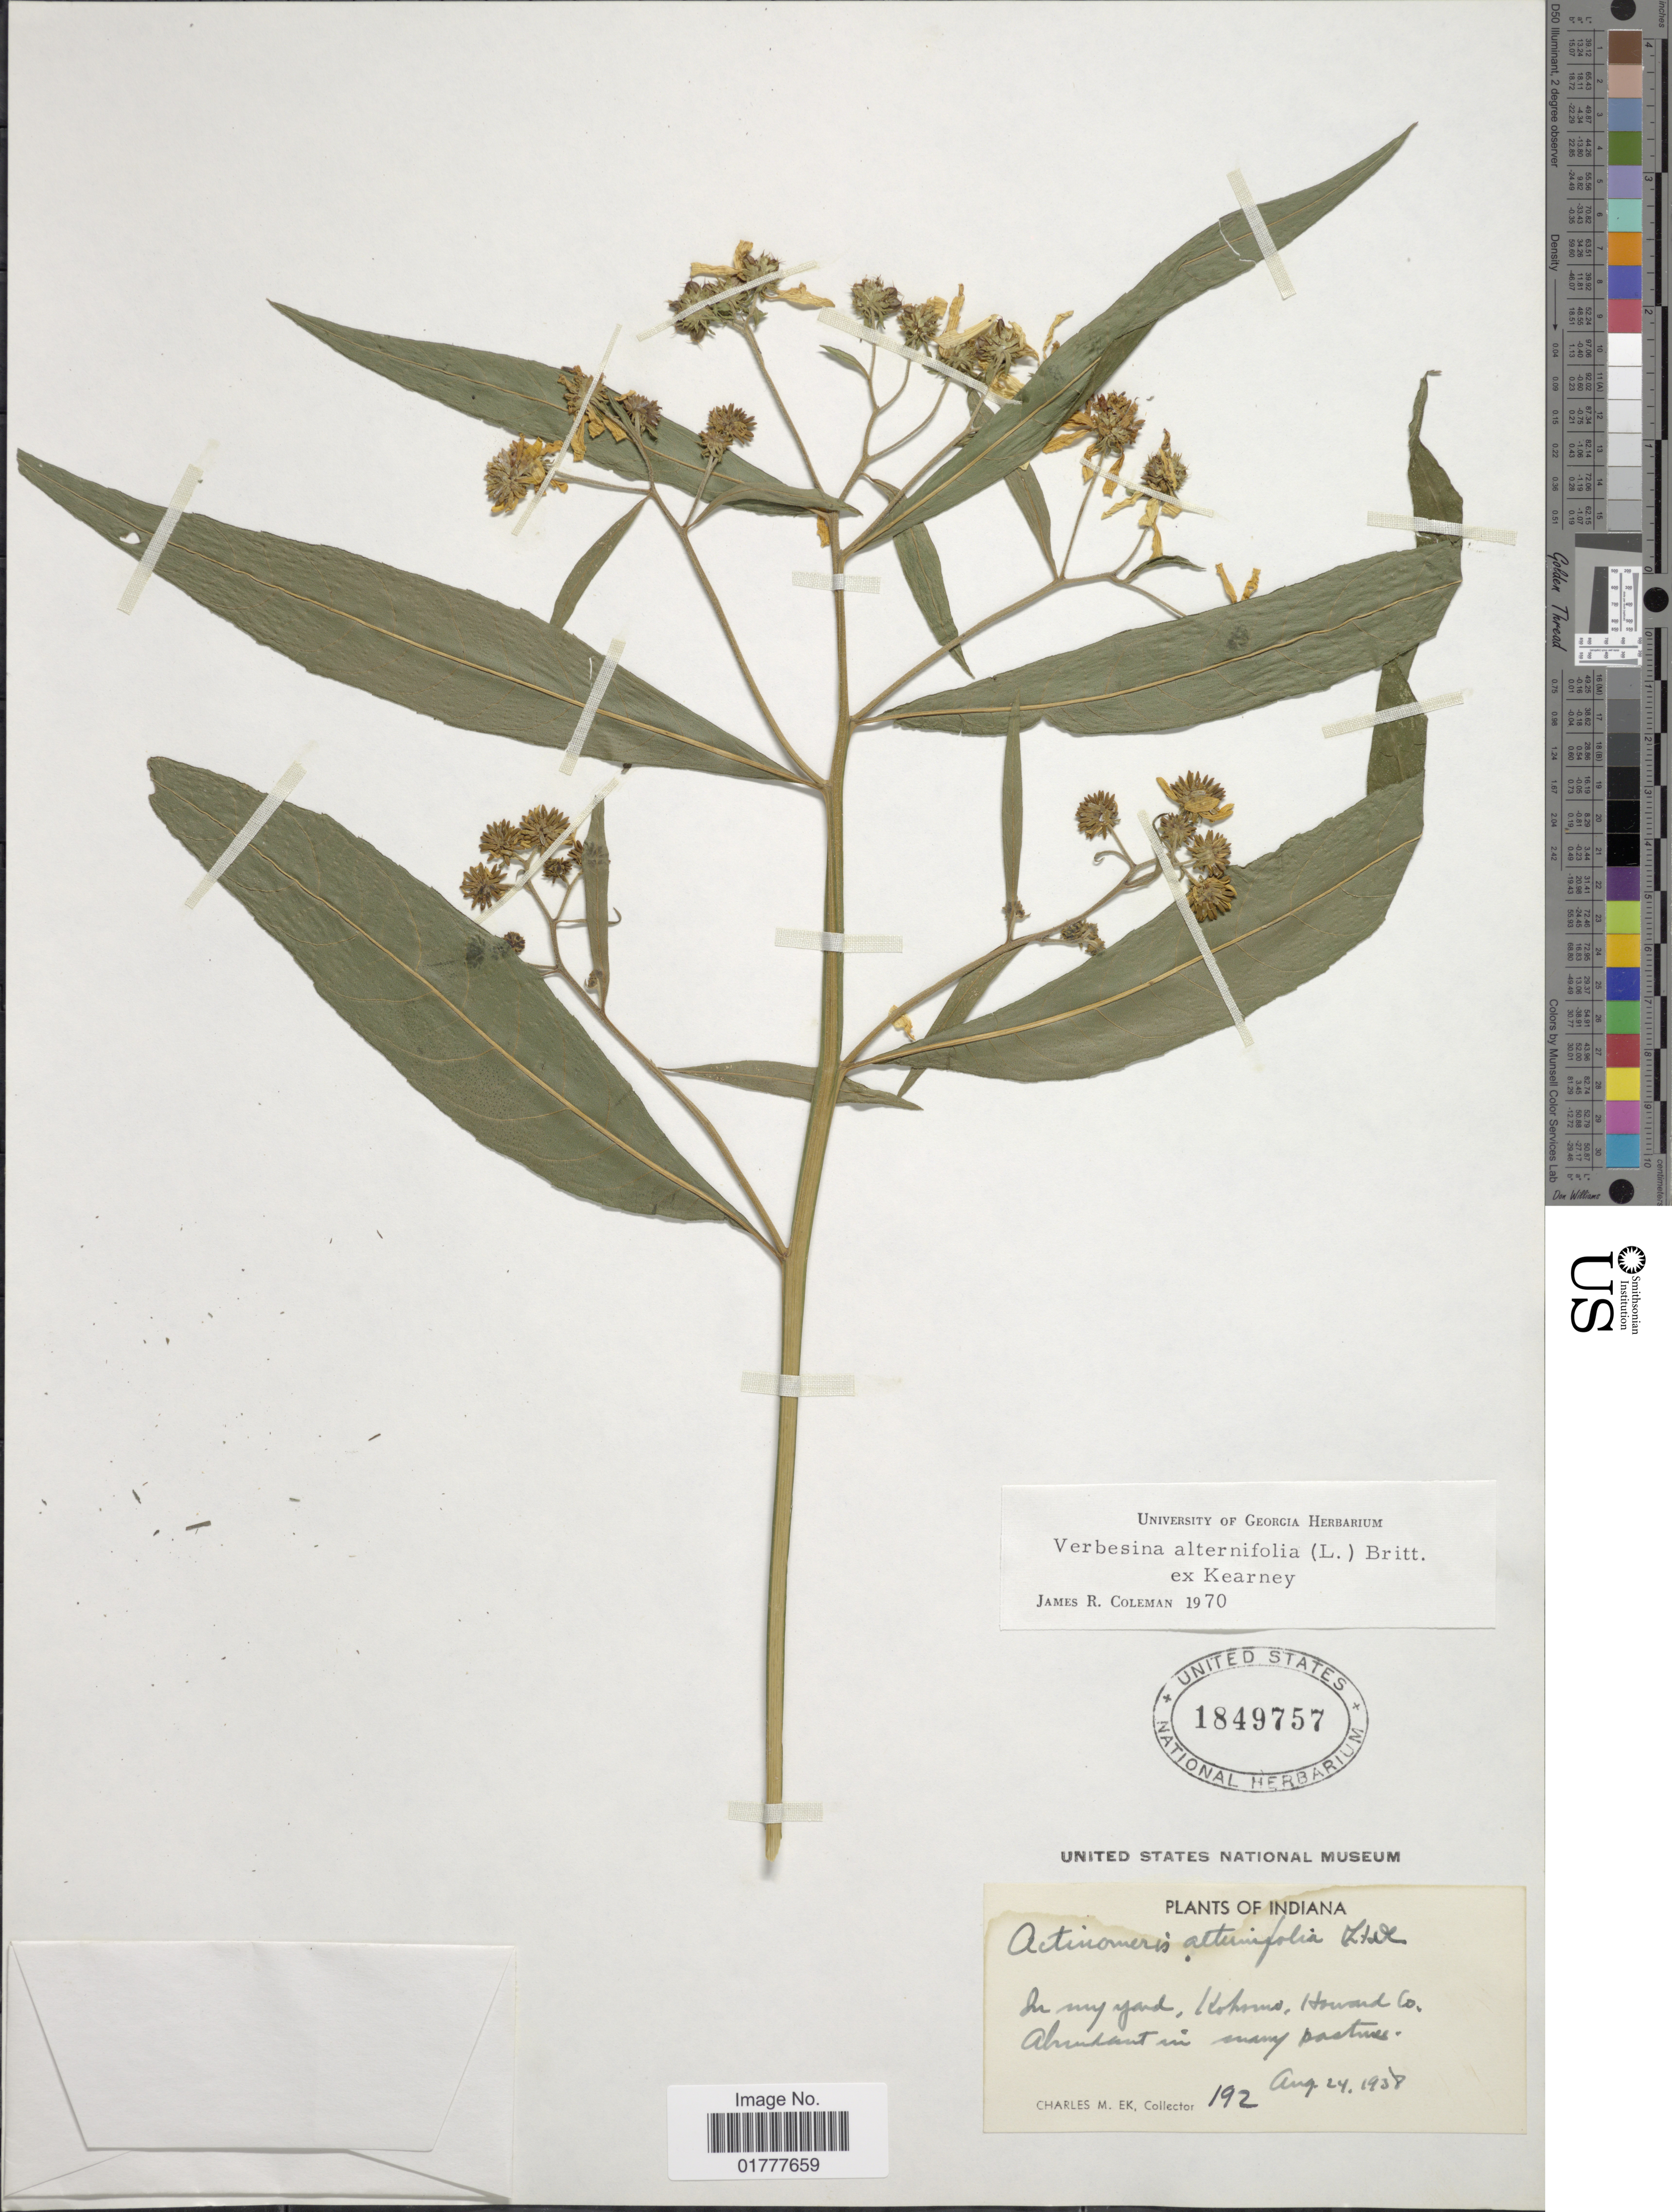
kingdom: Plantae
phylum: Tracheophyta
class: Magnoliopsida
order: Asterales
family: Asteraceae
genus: Actinomeris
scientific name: Actinomeris alternifolia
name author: (L.) DC.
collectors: C. Ek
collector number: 192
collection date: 1938-08-24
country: United States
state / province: Indiana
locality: Indiana. In my yard, Kokomo, Howard Co,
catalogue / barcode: US 1849757